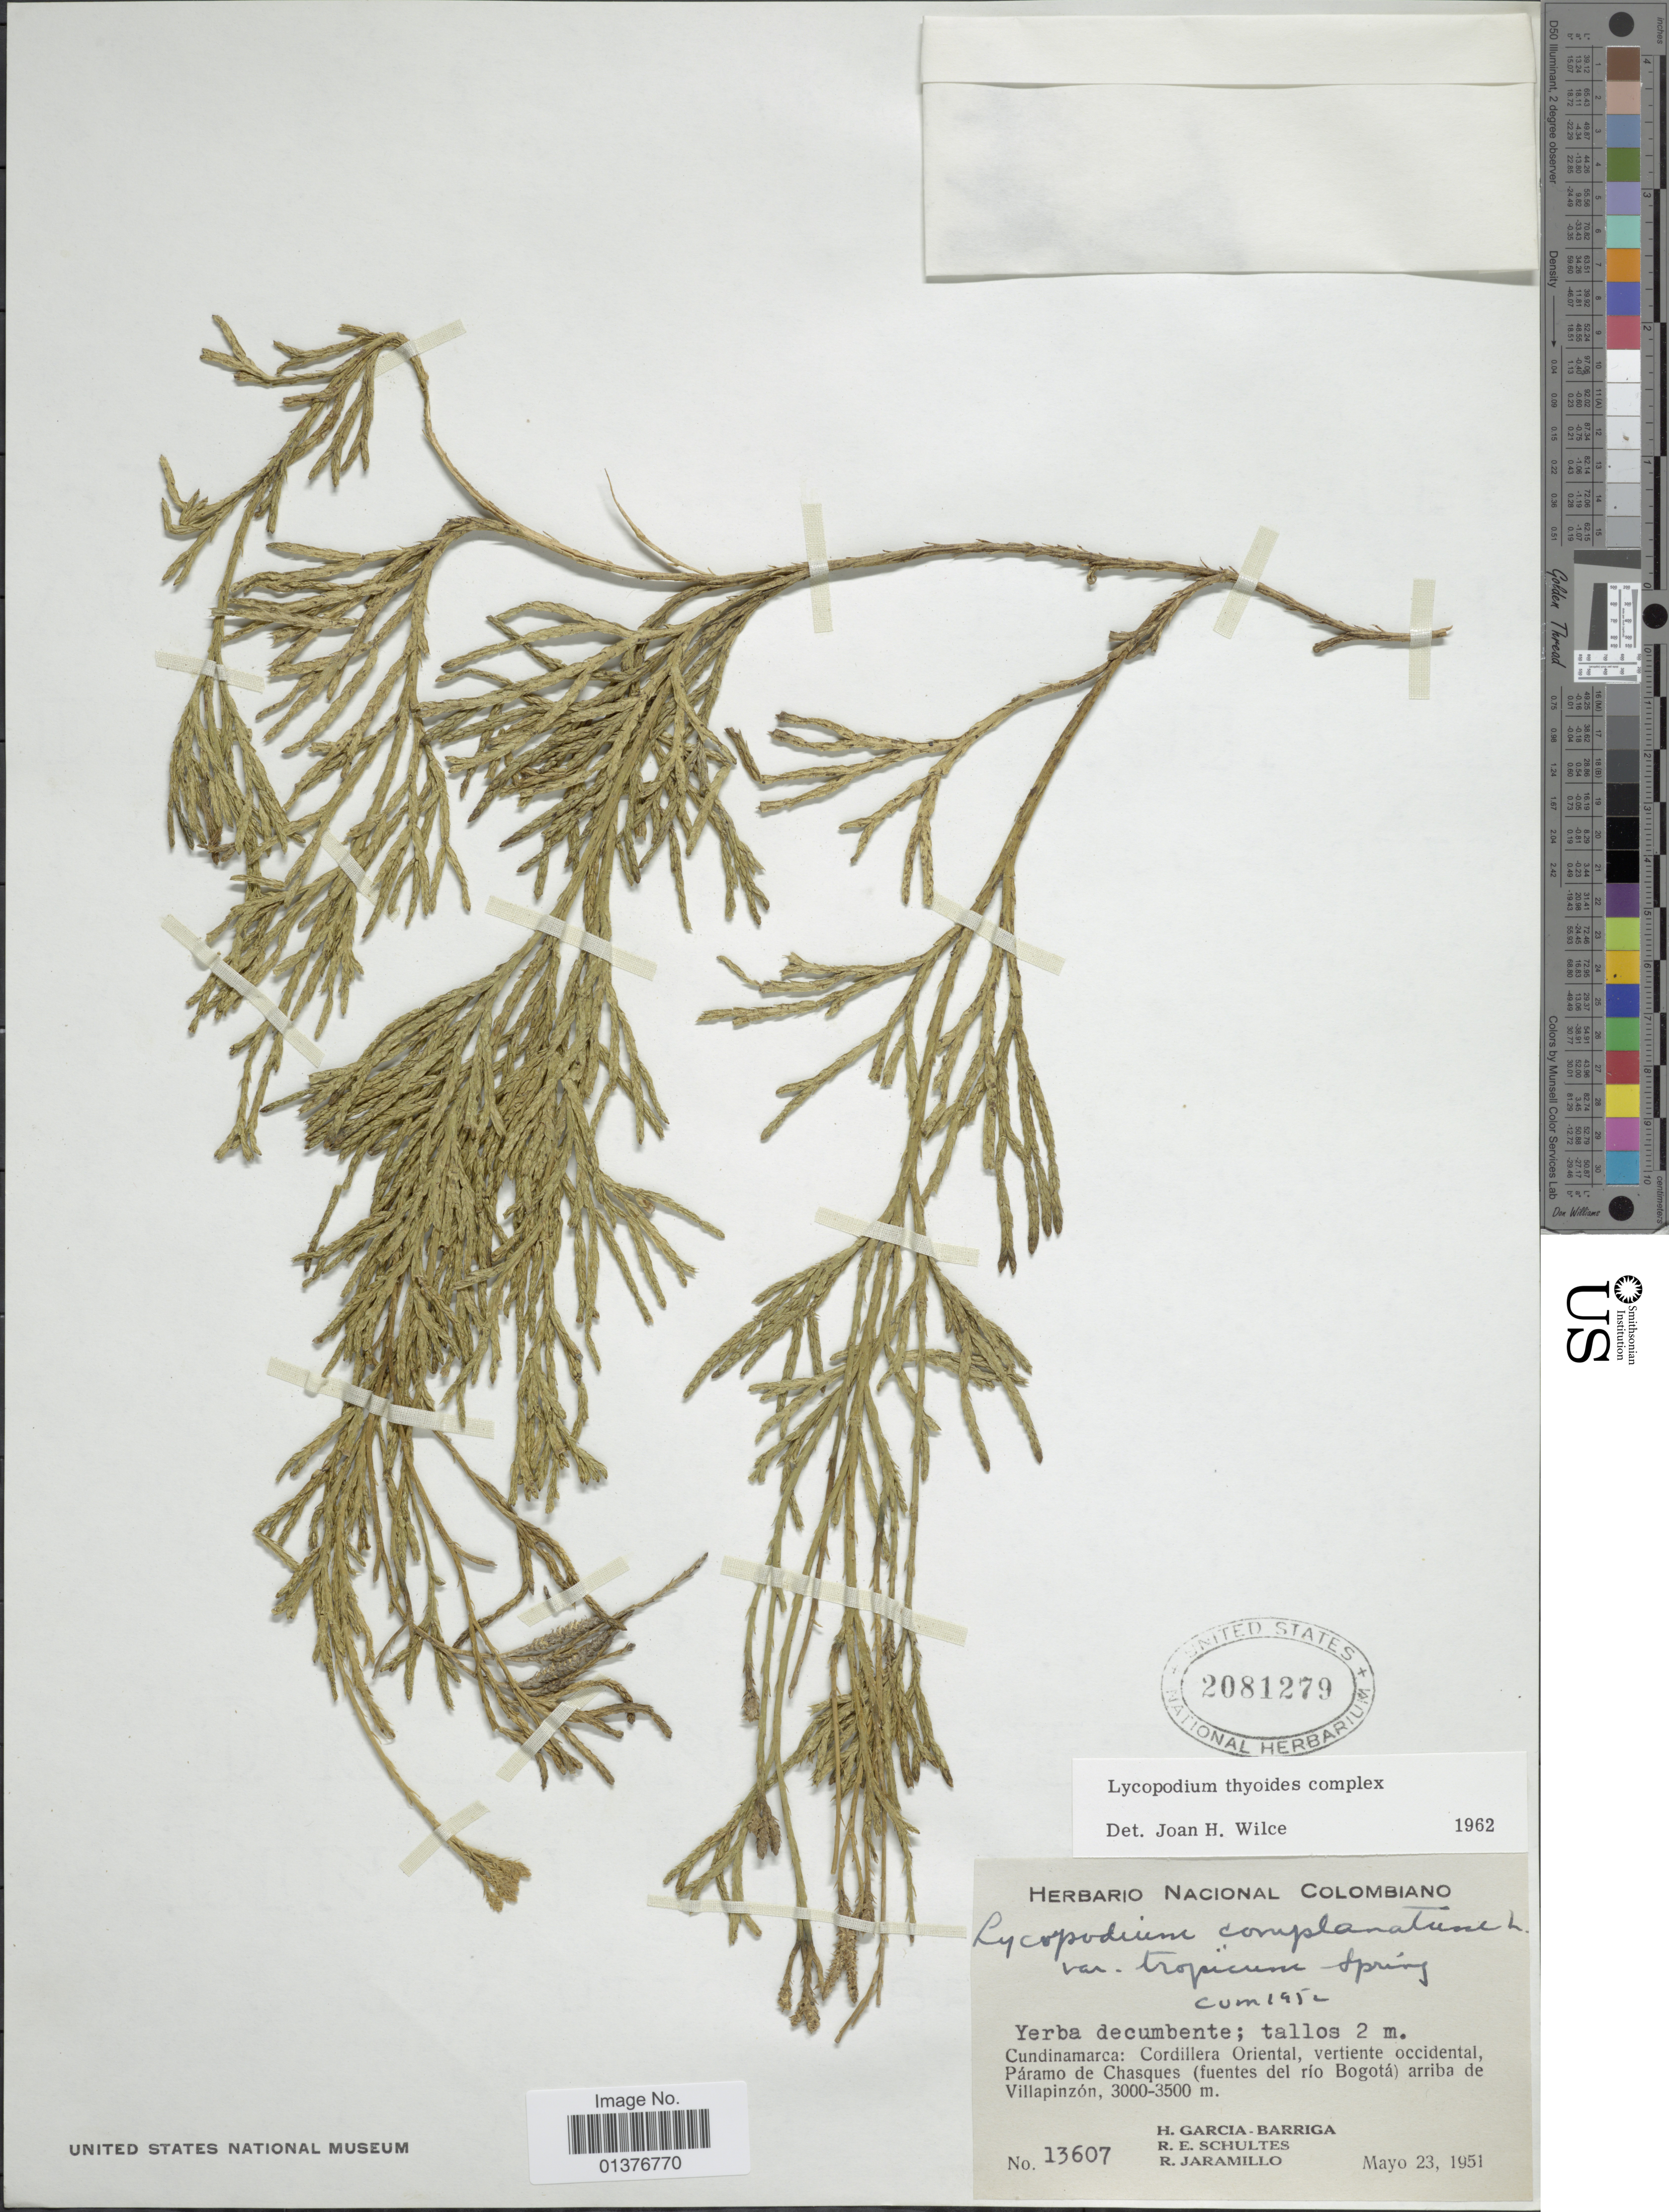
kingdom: Plantae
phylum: Tracheophyta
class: Lycopodiopsida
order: Lycopodiales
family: Lycopodiaceae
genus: Diphasiastrum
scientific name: Diphasiastrum thyoides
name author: (Humb. & Bonpl. ex Willd.) Holub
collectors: H. García Barriga, R. E. Schultes & R. Jaramillo M.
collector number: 13607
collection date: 1951-05-23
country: Colombia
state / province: Cundinamarca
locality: Cordillera Oriental, vertiente occidenal, Páramo de Chasques(fuentes del rio Bogotá)arriba de Villapinzon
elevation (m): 3000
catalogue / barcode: US 2081279